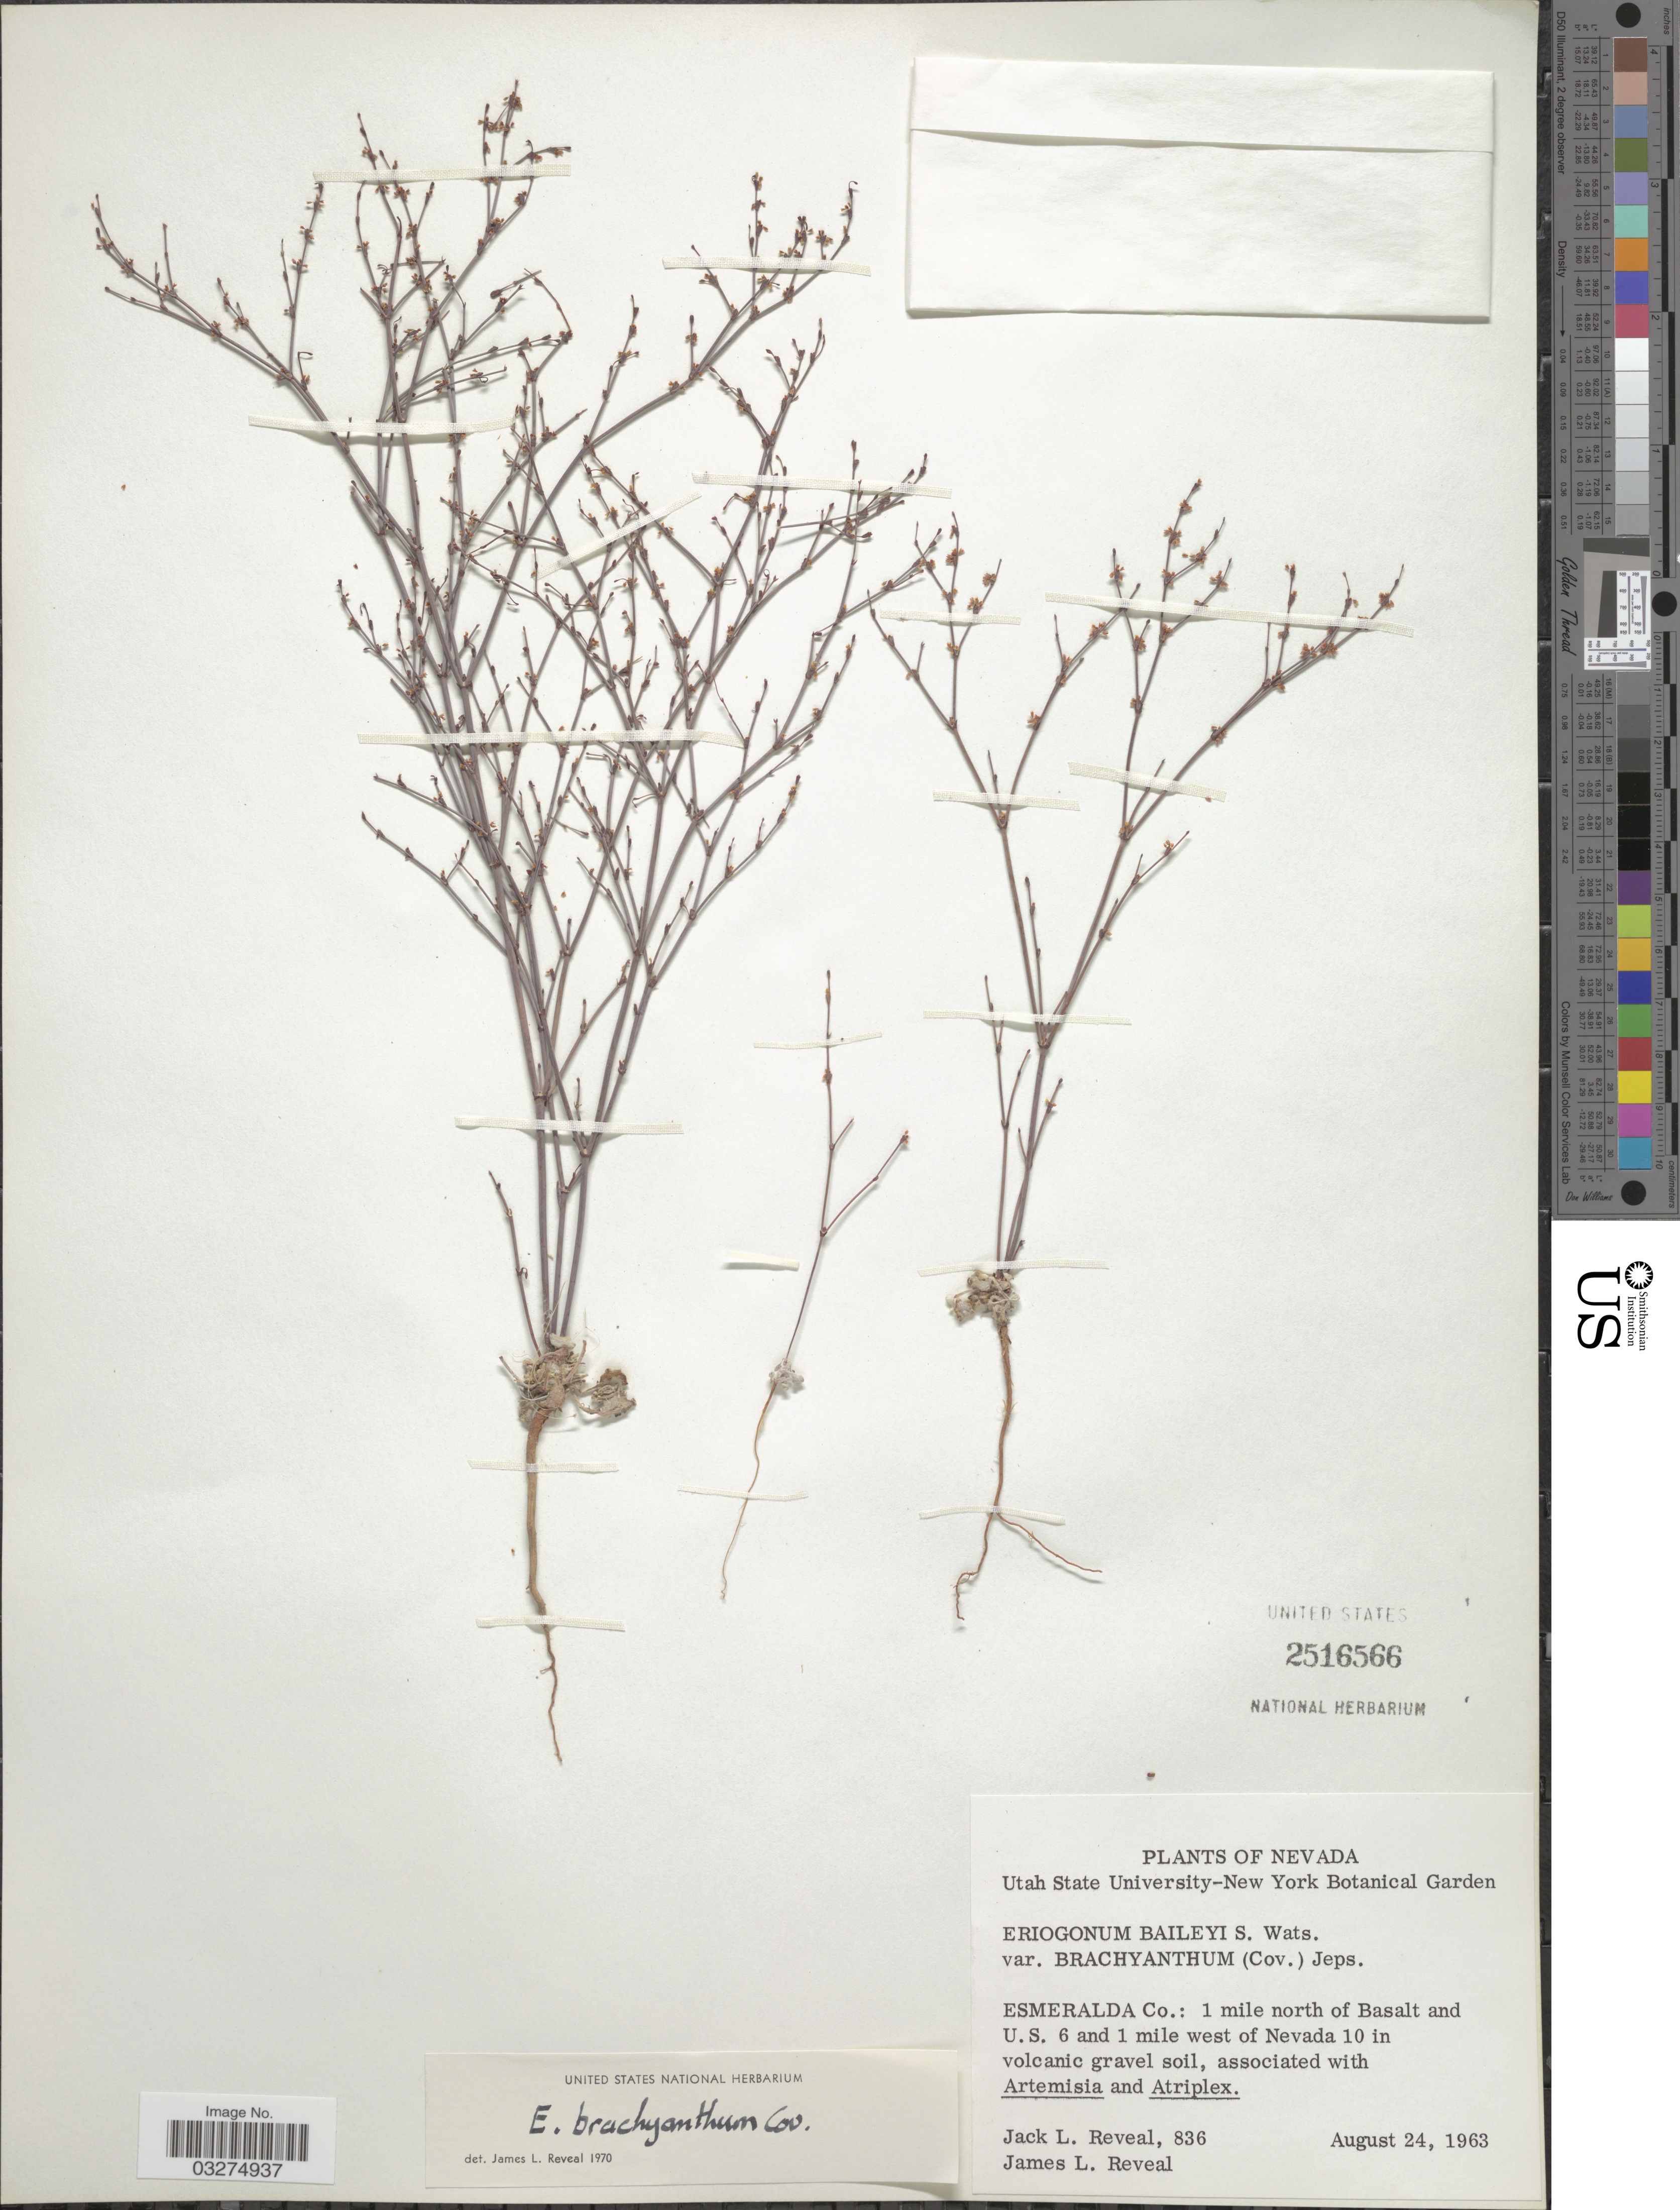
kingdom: Plantae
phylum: Tracheophyta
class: Magnoliopsida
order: Caryophyllales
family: Polygonaceae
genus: Eriogonum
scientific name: Eriogonum brachyanthum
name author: Coville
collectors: J. L. Reveal & J. L. Reveal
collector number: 836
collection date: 1963-08-24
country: United States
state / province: Nevada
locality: Esmeralda Co.: 1 mile north of Basalt and U.S. 6 and 1 mile west of Nevada 10.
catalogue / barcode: US 2516566